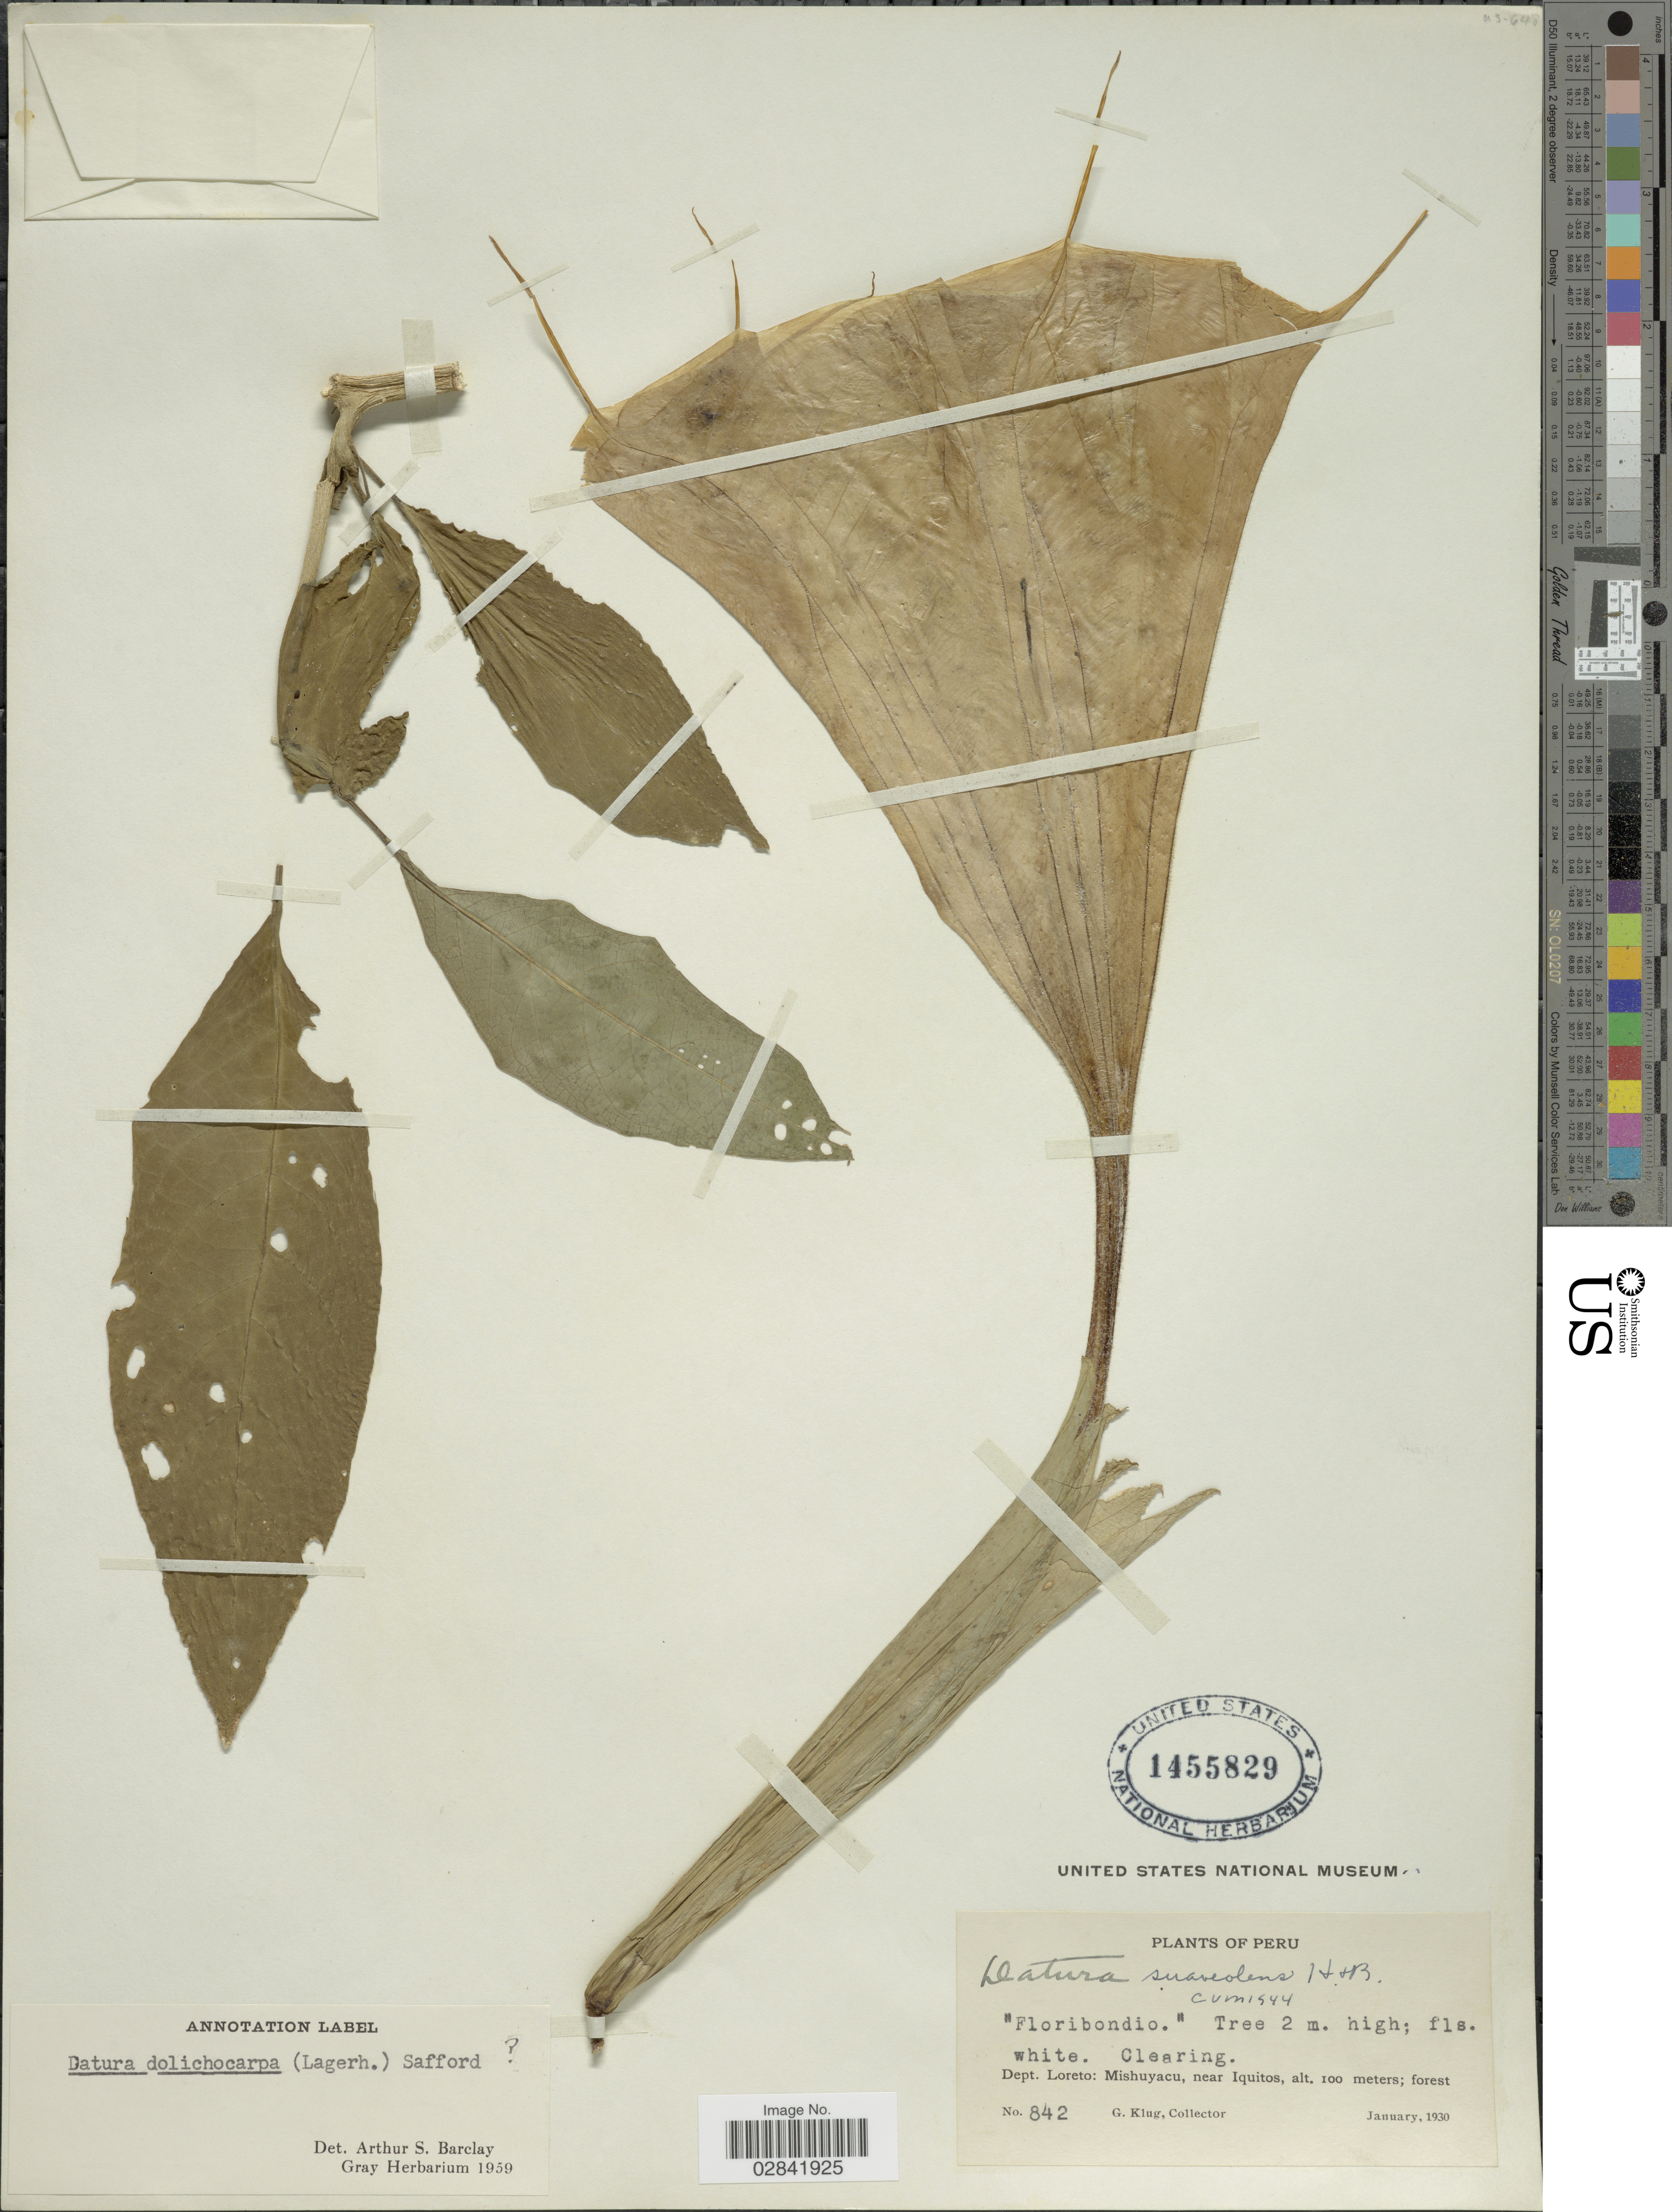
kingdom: Plantae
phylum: Tracheophyta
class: Magnoliopsida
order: Solanales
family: Solanaceae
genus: Brugmansia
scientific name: Brugmansia x insignis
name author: (Barb. Rodr.) Lockwood ex R.E. Schult.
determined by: (US) Smithsonian Institution - National Museum of Natural History - Department of Botany (UNITED STATES)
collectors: G. Klug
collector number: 842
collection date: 1930-01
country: Peru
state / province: Loreto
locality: Dept. Loreto: Mishuyacu, near Iquitos.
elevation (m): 100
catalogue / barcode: US 1455829